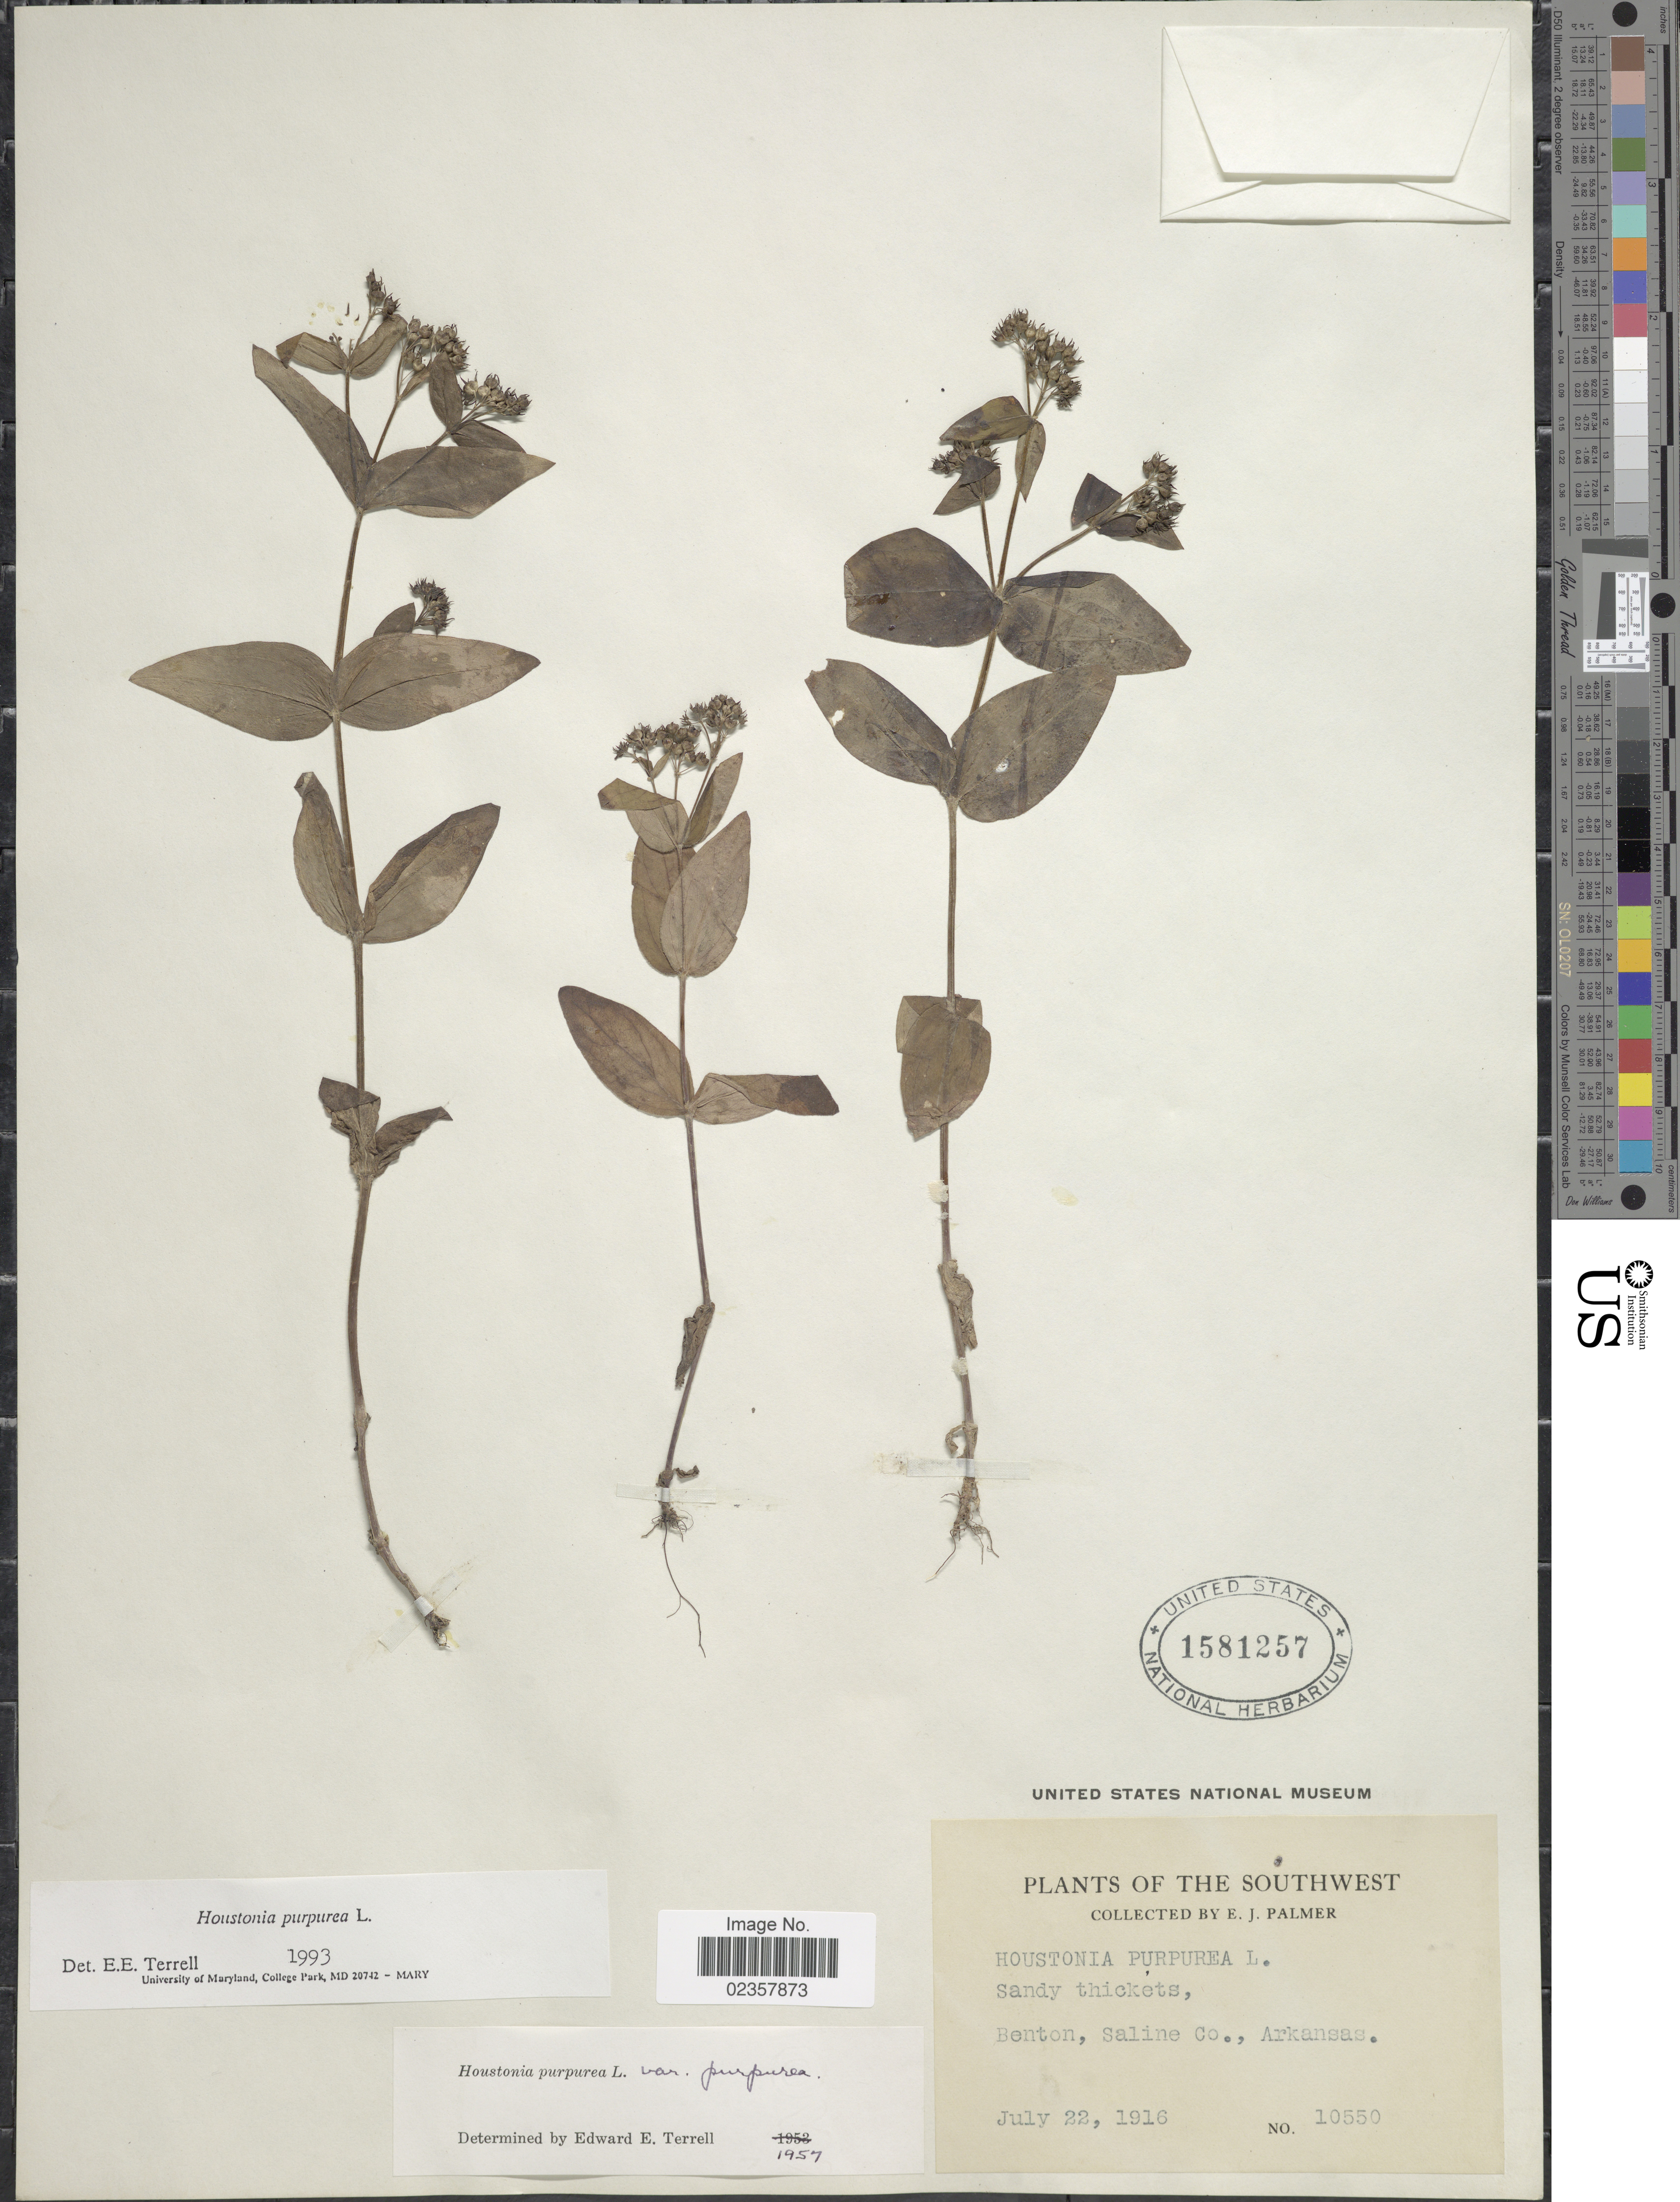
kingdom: Plantae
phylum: Tracheophyta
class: Magnoliopsida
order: Gentianales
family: Rubiaceae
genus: Houstonia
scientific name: Houstonia purpurea var. purpurea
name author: L.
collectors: E. J. Palmer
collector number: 10550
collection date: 1916-07-22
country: United States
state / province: Arkansas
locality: Benton, Saline Co., Arkansas.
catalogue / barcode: US 1581257